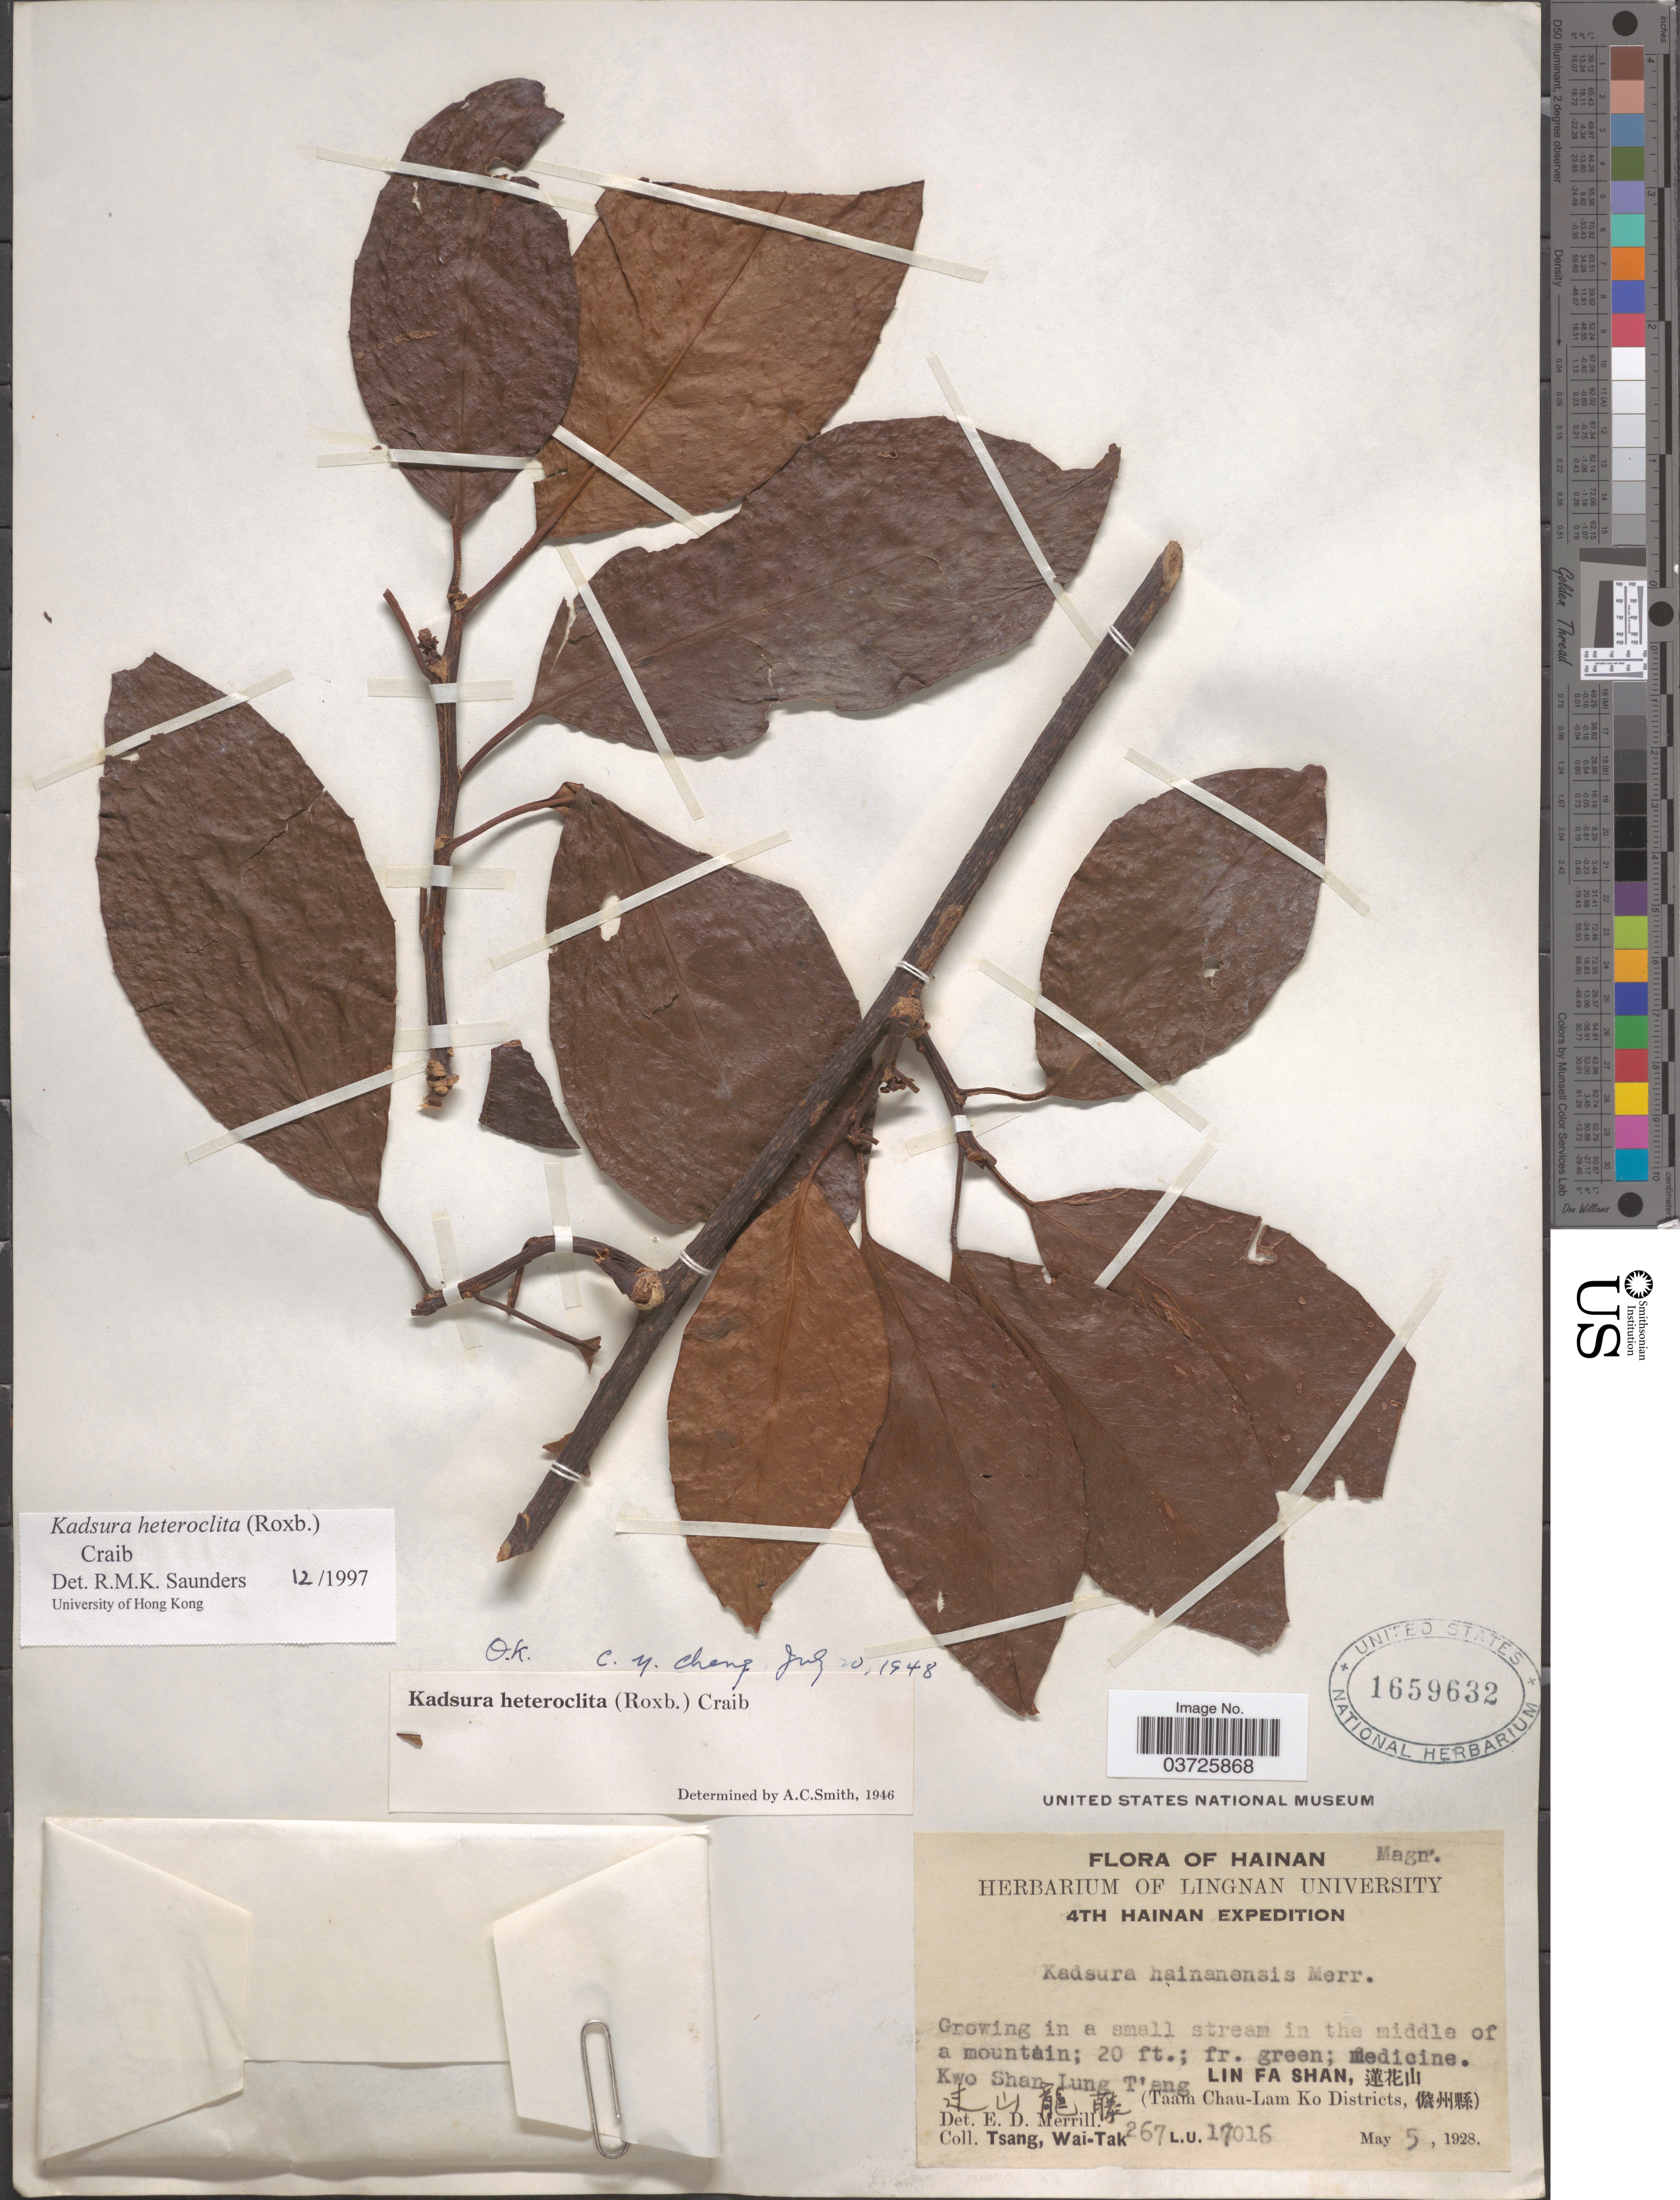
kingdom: Plantae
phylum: Tracheophyta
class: Magnoliopsida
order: Austrobaileyales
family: Schisandraceae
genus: Kadsura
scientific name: Kadsura heteroclita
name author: (Roxb.) Craib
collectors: W. T. Tsang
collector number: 267L.U.17016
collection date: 1928-05-05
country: China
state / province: Hainan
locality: Kwo Shan Lung T'ang X. Lin Fa Shan, X. (Taam Chau-Lam Ko Districts, X).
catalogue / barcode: US 1659632